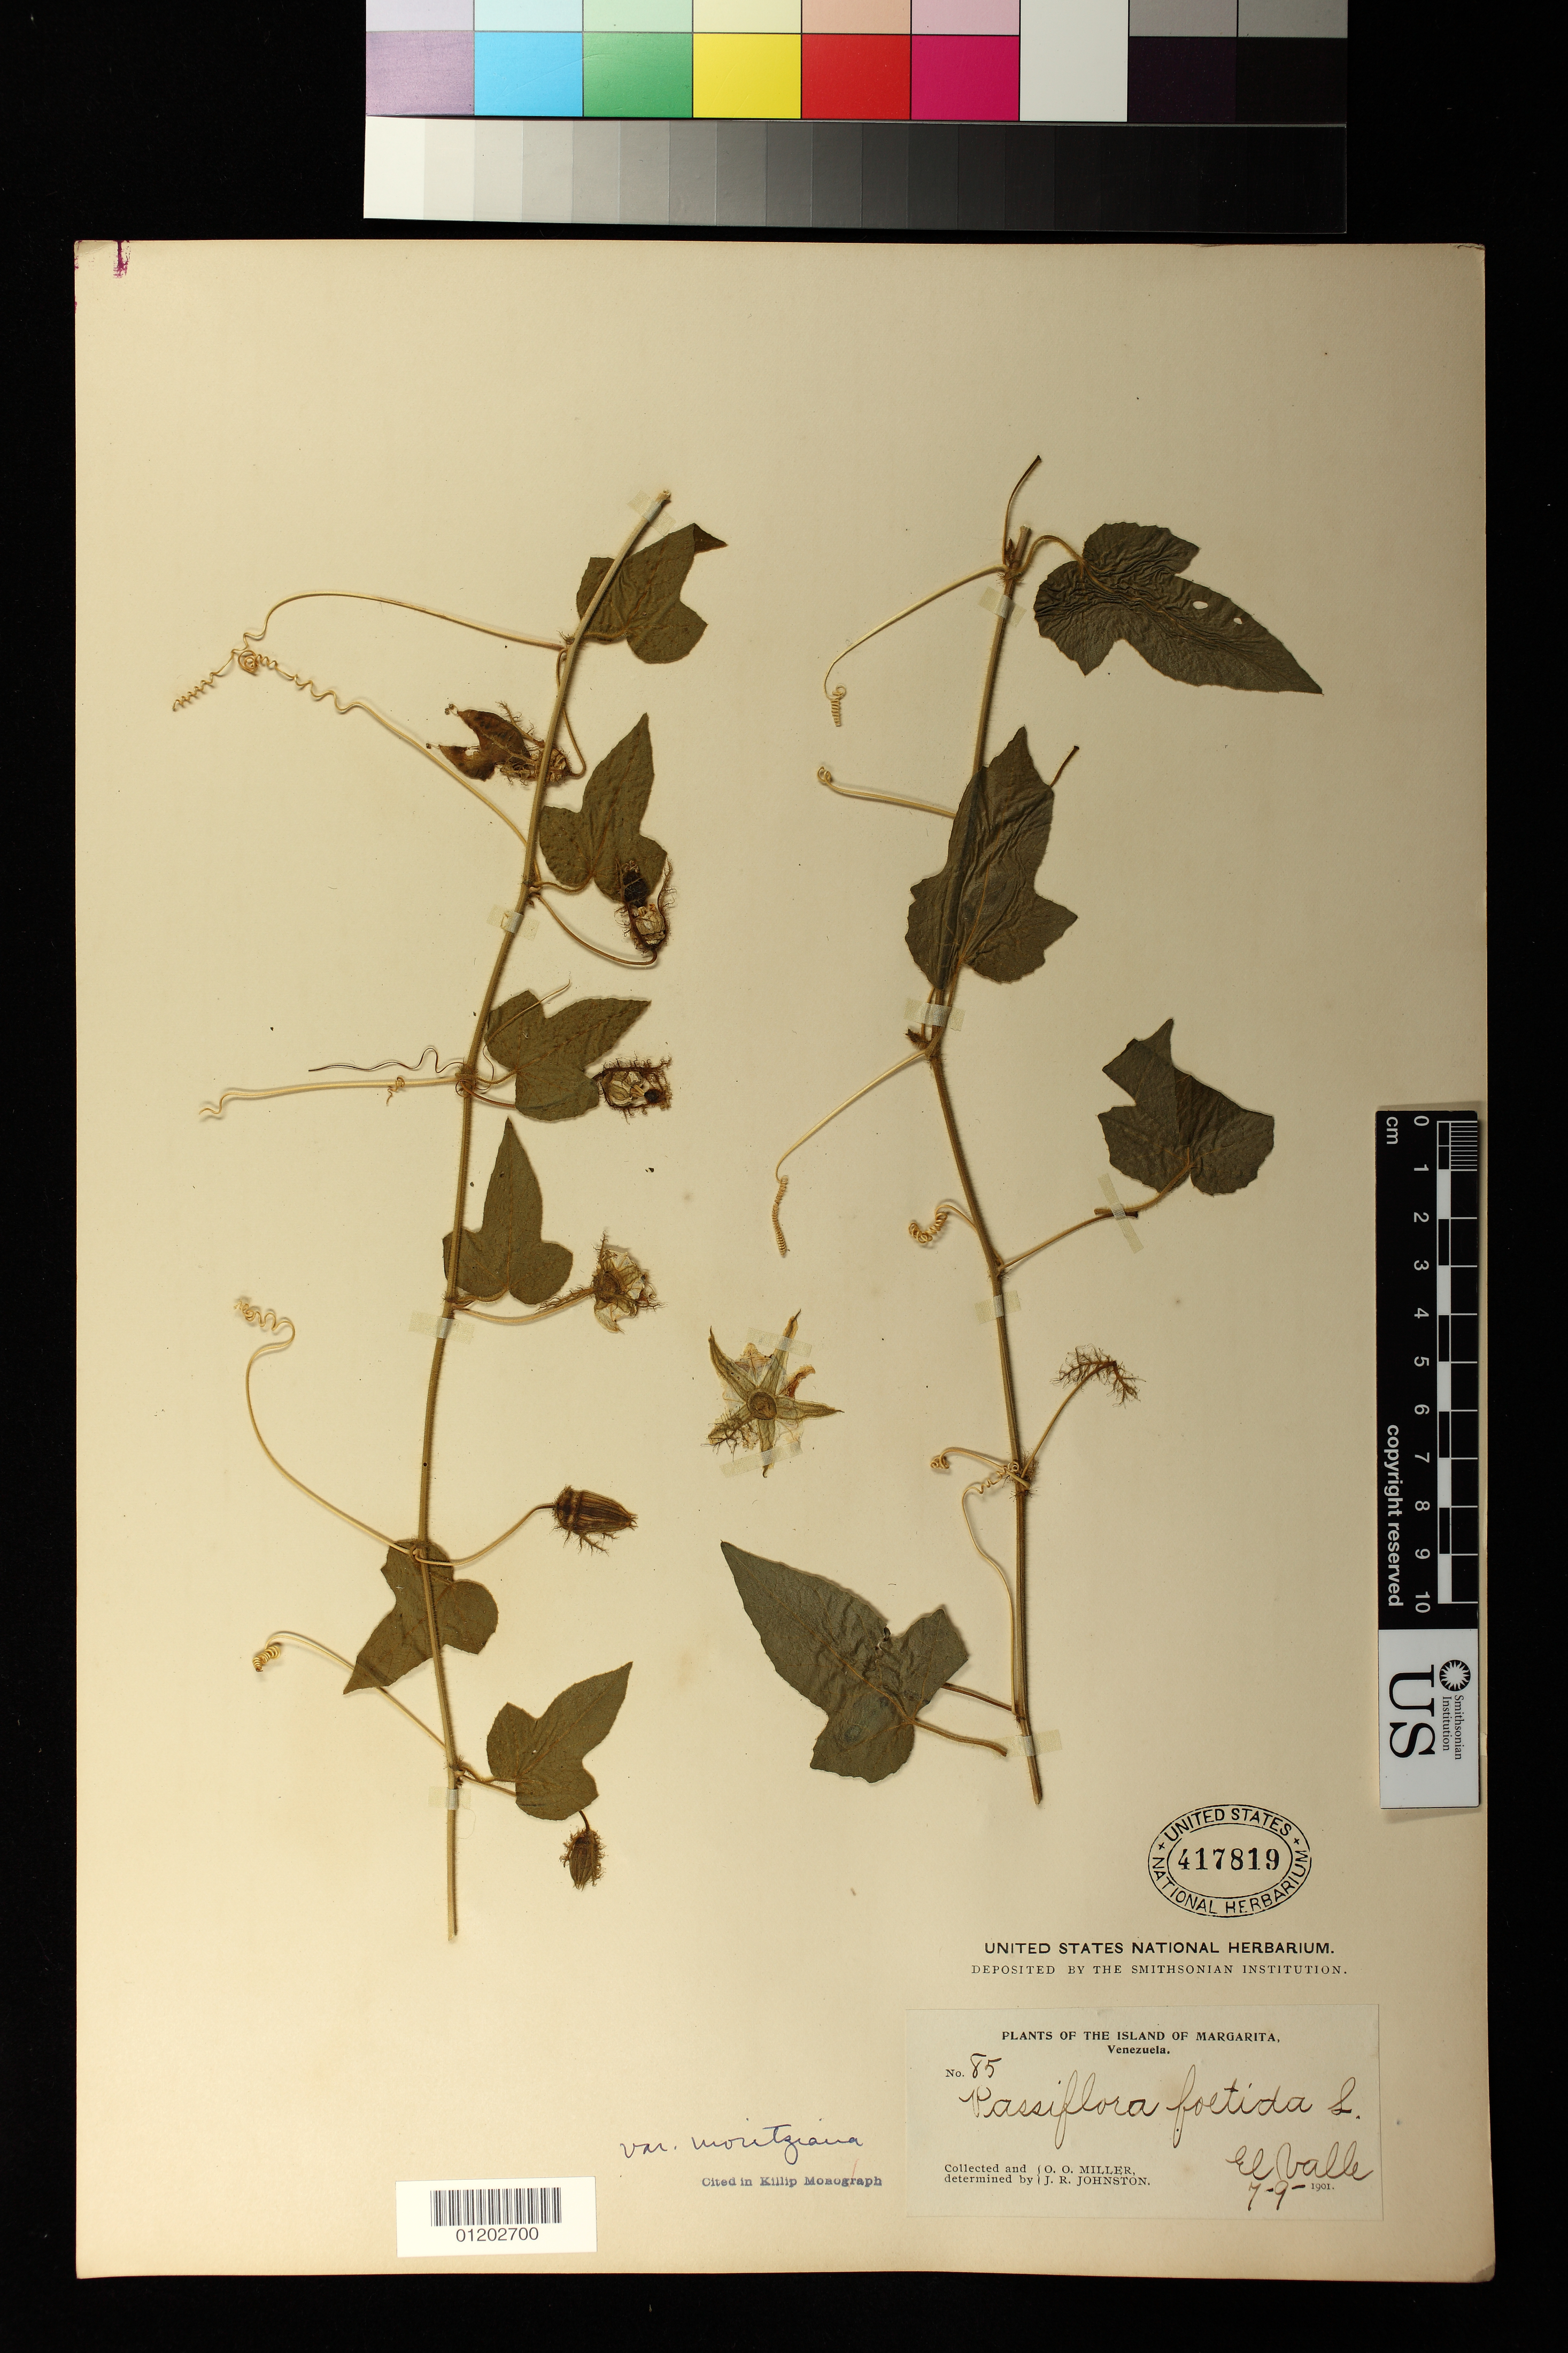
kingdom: Plantae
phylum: Tracheophyta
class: Magnoliopsida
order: Malpighiales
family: Passifloraceae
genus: Passiflora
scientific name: Passiflora moritziana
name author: Planch.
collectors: O. O. Miller & J. Johnston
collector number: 85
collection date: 1901-09-07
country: Venezuela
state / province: Nueva Esparta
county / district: Margarita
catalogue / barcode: US 417819